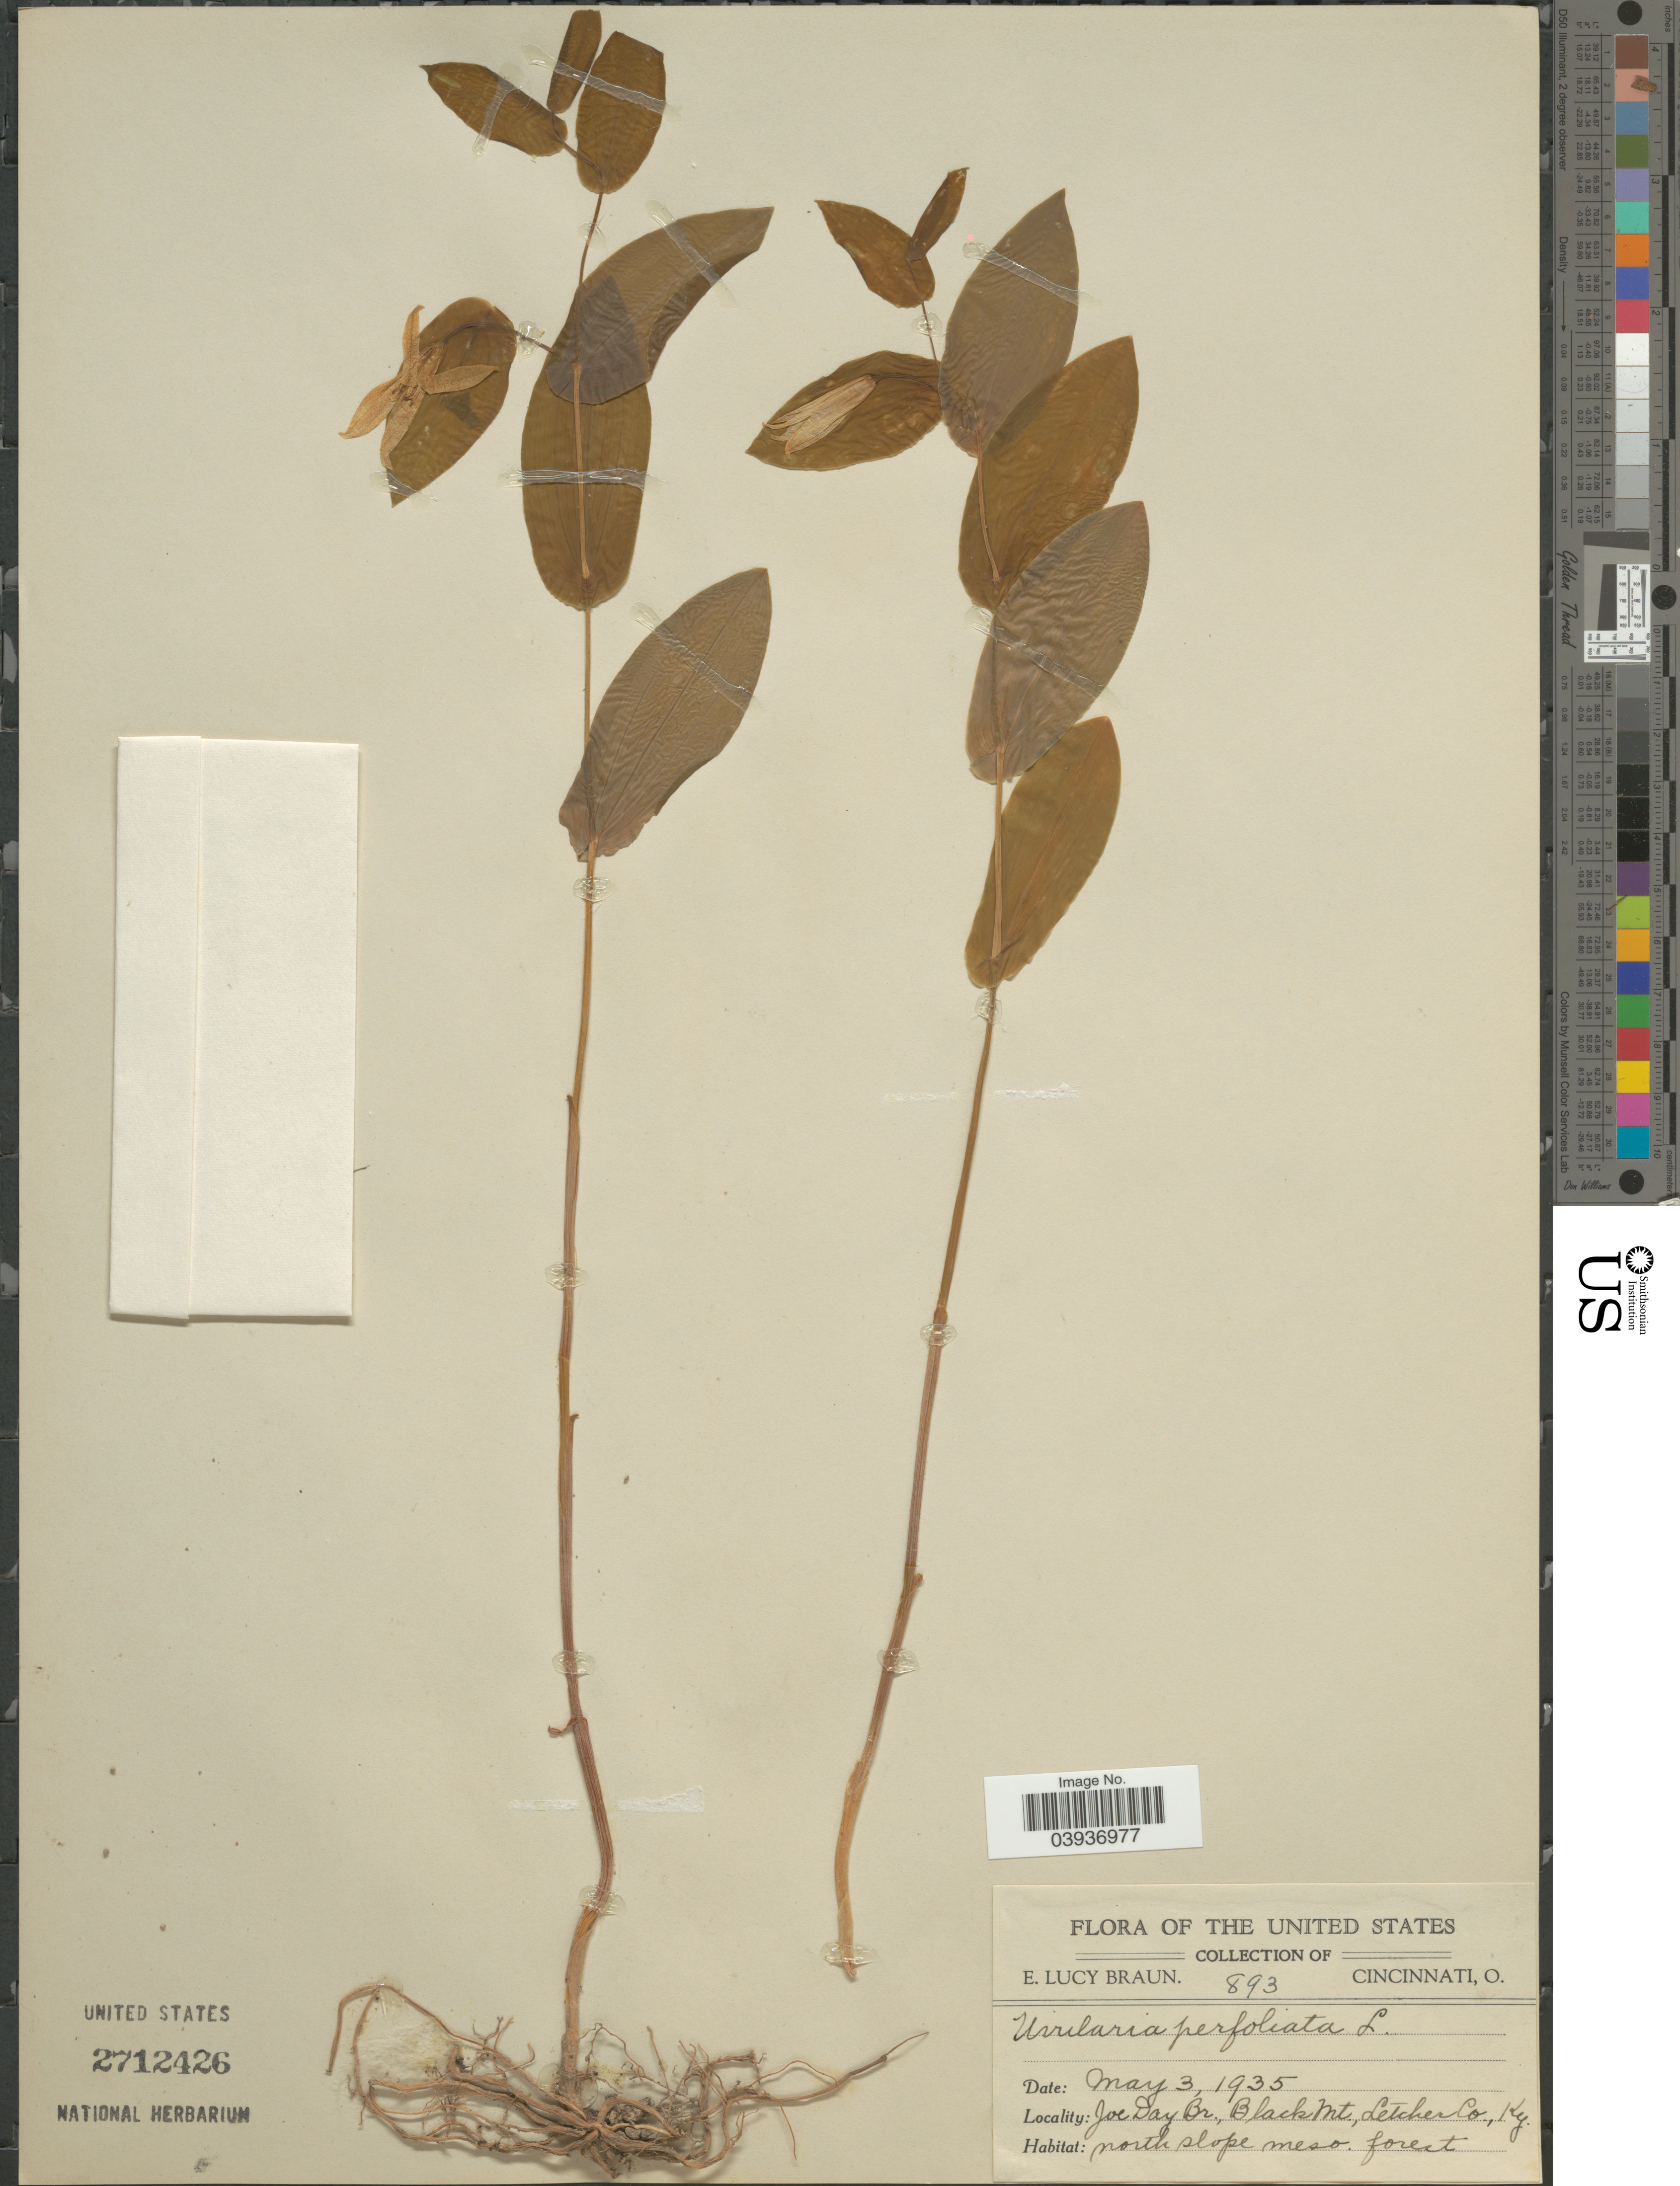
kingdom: Plantae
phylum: Tracheophyta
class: Liliopsida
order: Liliales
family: Colchicaceae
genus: Uvularia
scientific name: Uvularia perfoliata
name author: L.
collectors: E. L. Braun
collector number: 893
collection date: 1935-05-03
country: United States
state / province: Kentucky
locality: Joe Day Br., Black Mt., Letcher Co., north slope meso forest.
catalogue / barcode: US 2712426